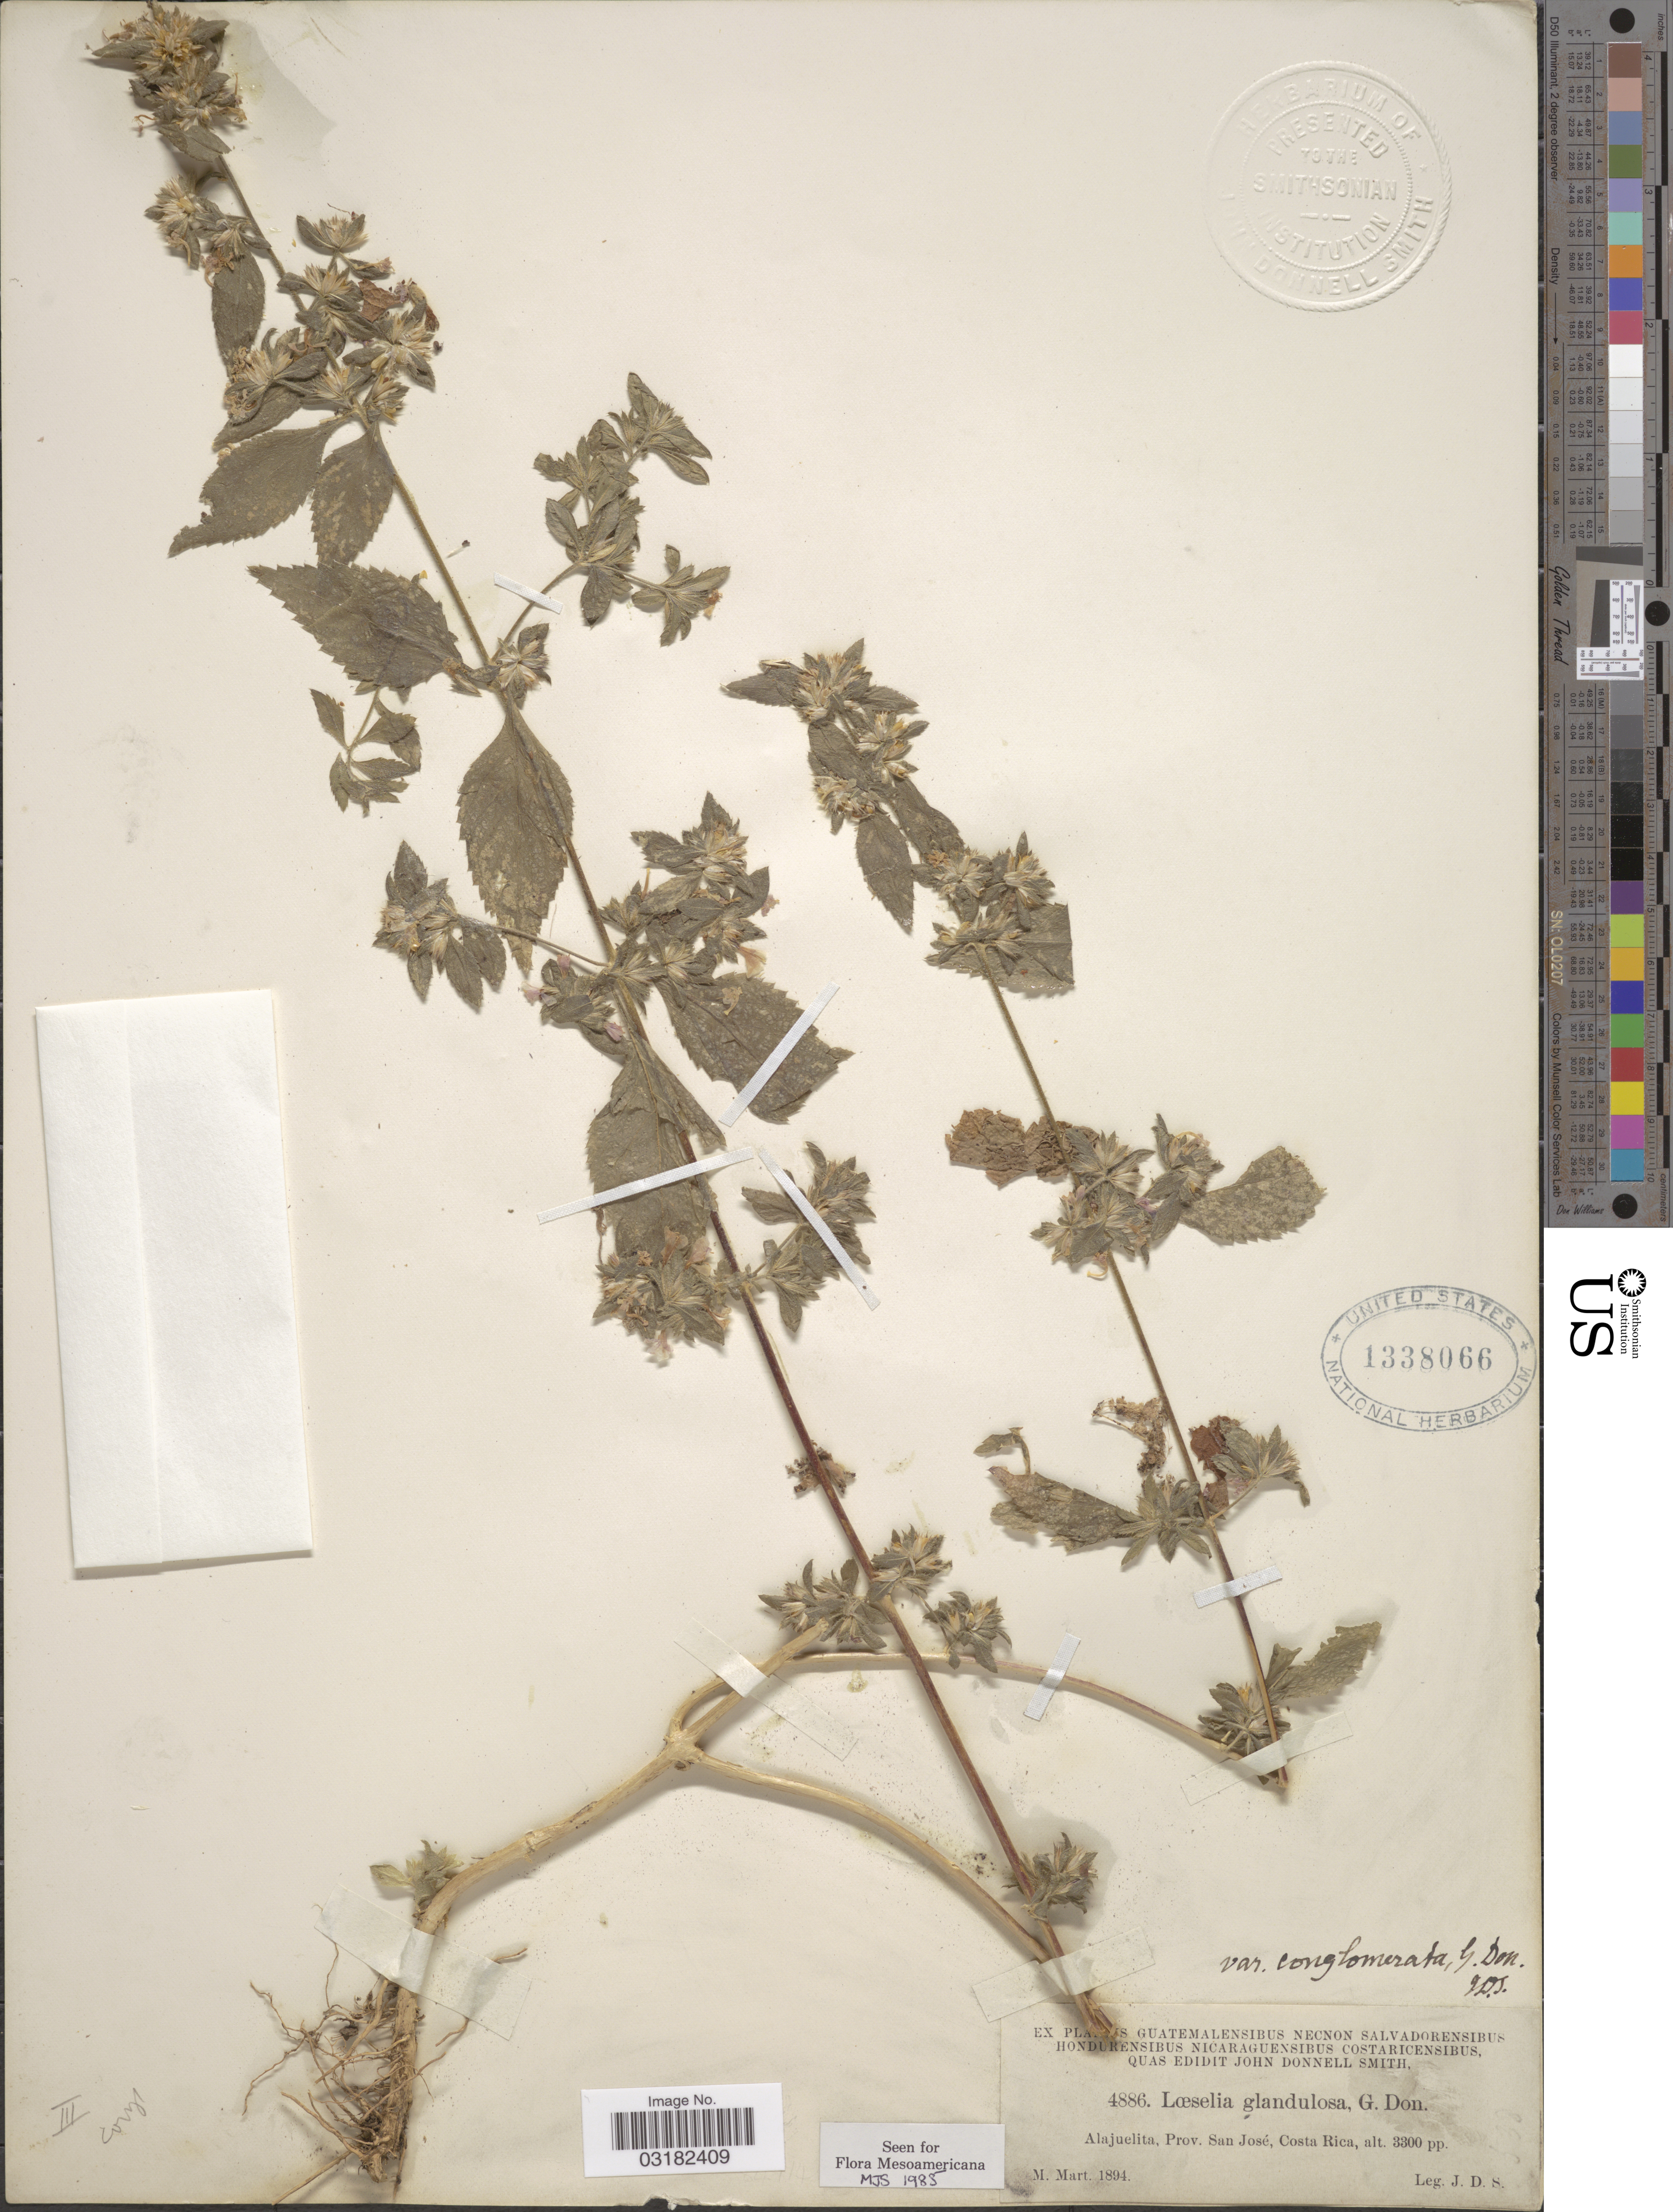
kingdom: Plantae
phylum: Tracheophyta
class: Magnoliopsida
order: Ericales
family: Polemoniaceae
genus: Loeselia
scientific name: Loeselia glandulosa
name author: (Cav.) G. Don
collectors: J. Donnell Smith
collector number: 4886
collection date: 1894-03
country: Costa Rica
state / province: San José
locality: Alajuelita.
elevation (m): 1006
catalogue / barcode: US 1338066